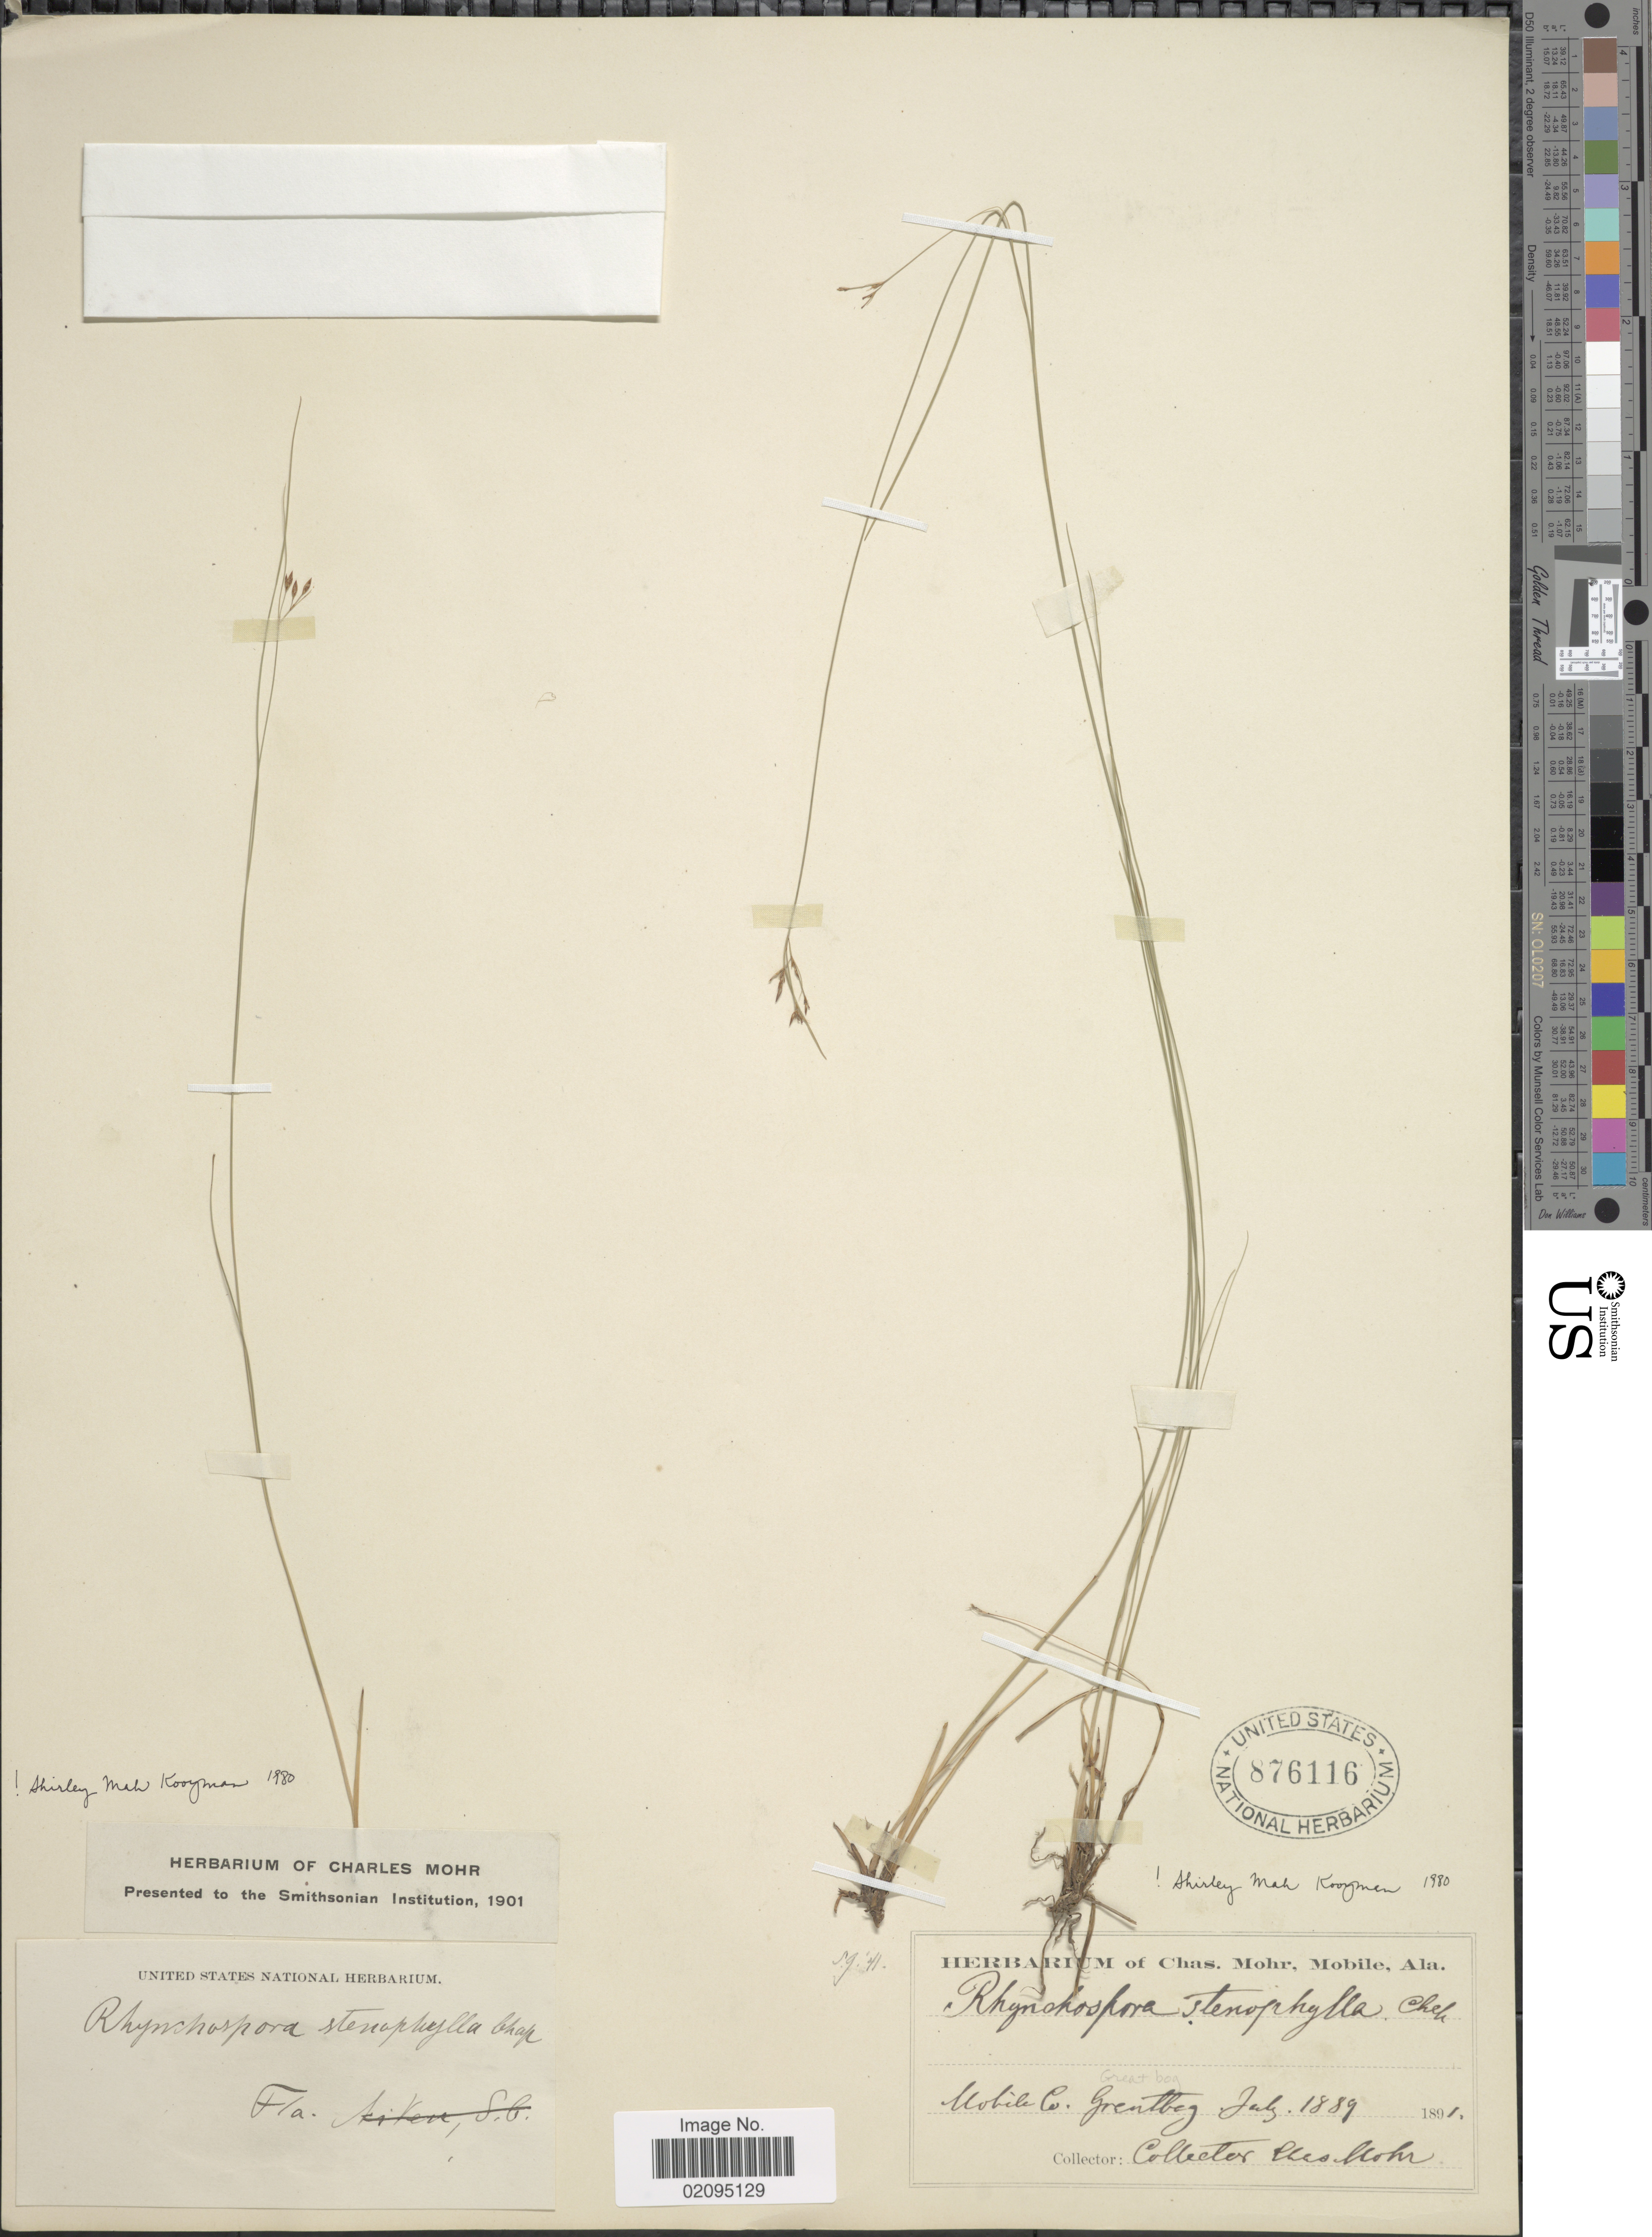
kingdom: Plantae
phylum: Tracheophyta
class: Liliopsida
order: Poales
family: Cyperaceae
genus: Rhynchospora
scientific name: Rhynchospora stenophylla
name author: Chapm.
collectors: Mohr, C. T. (herbarium)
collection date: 1889-07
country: United States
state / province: Alabama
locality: Mobile co. Great bog.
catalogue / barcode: US 876116